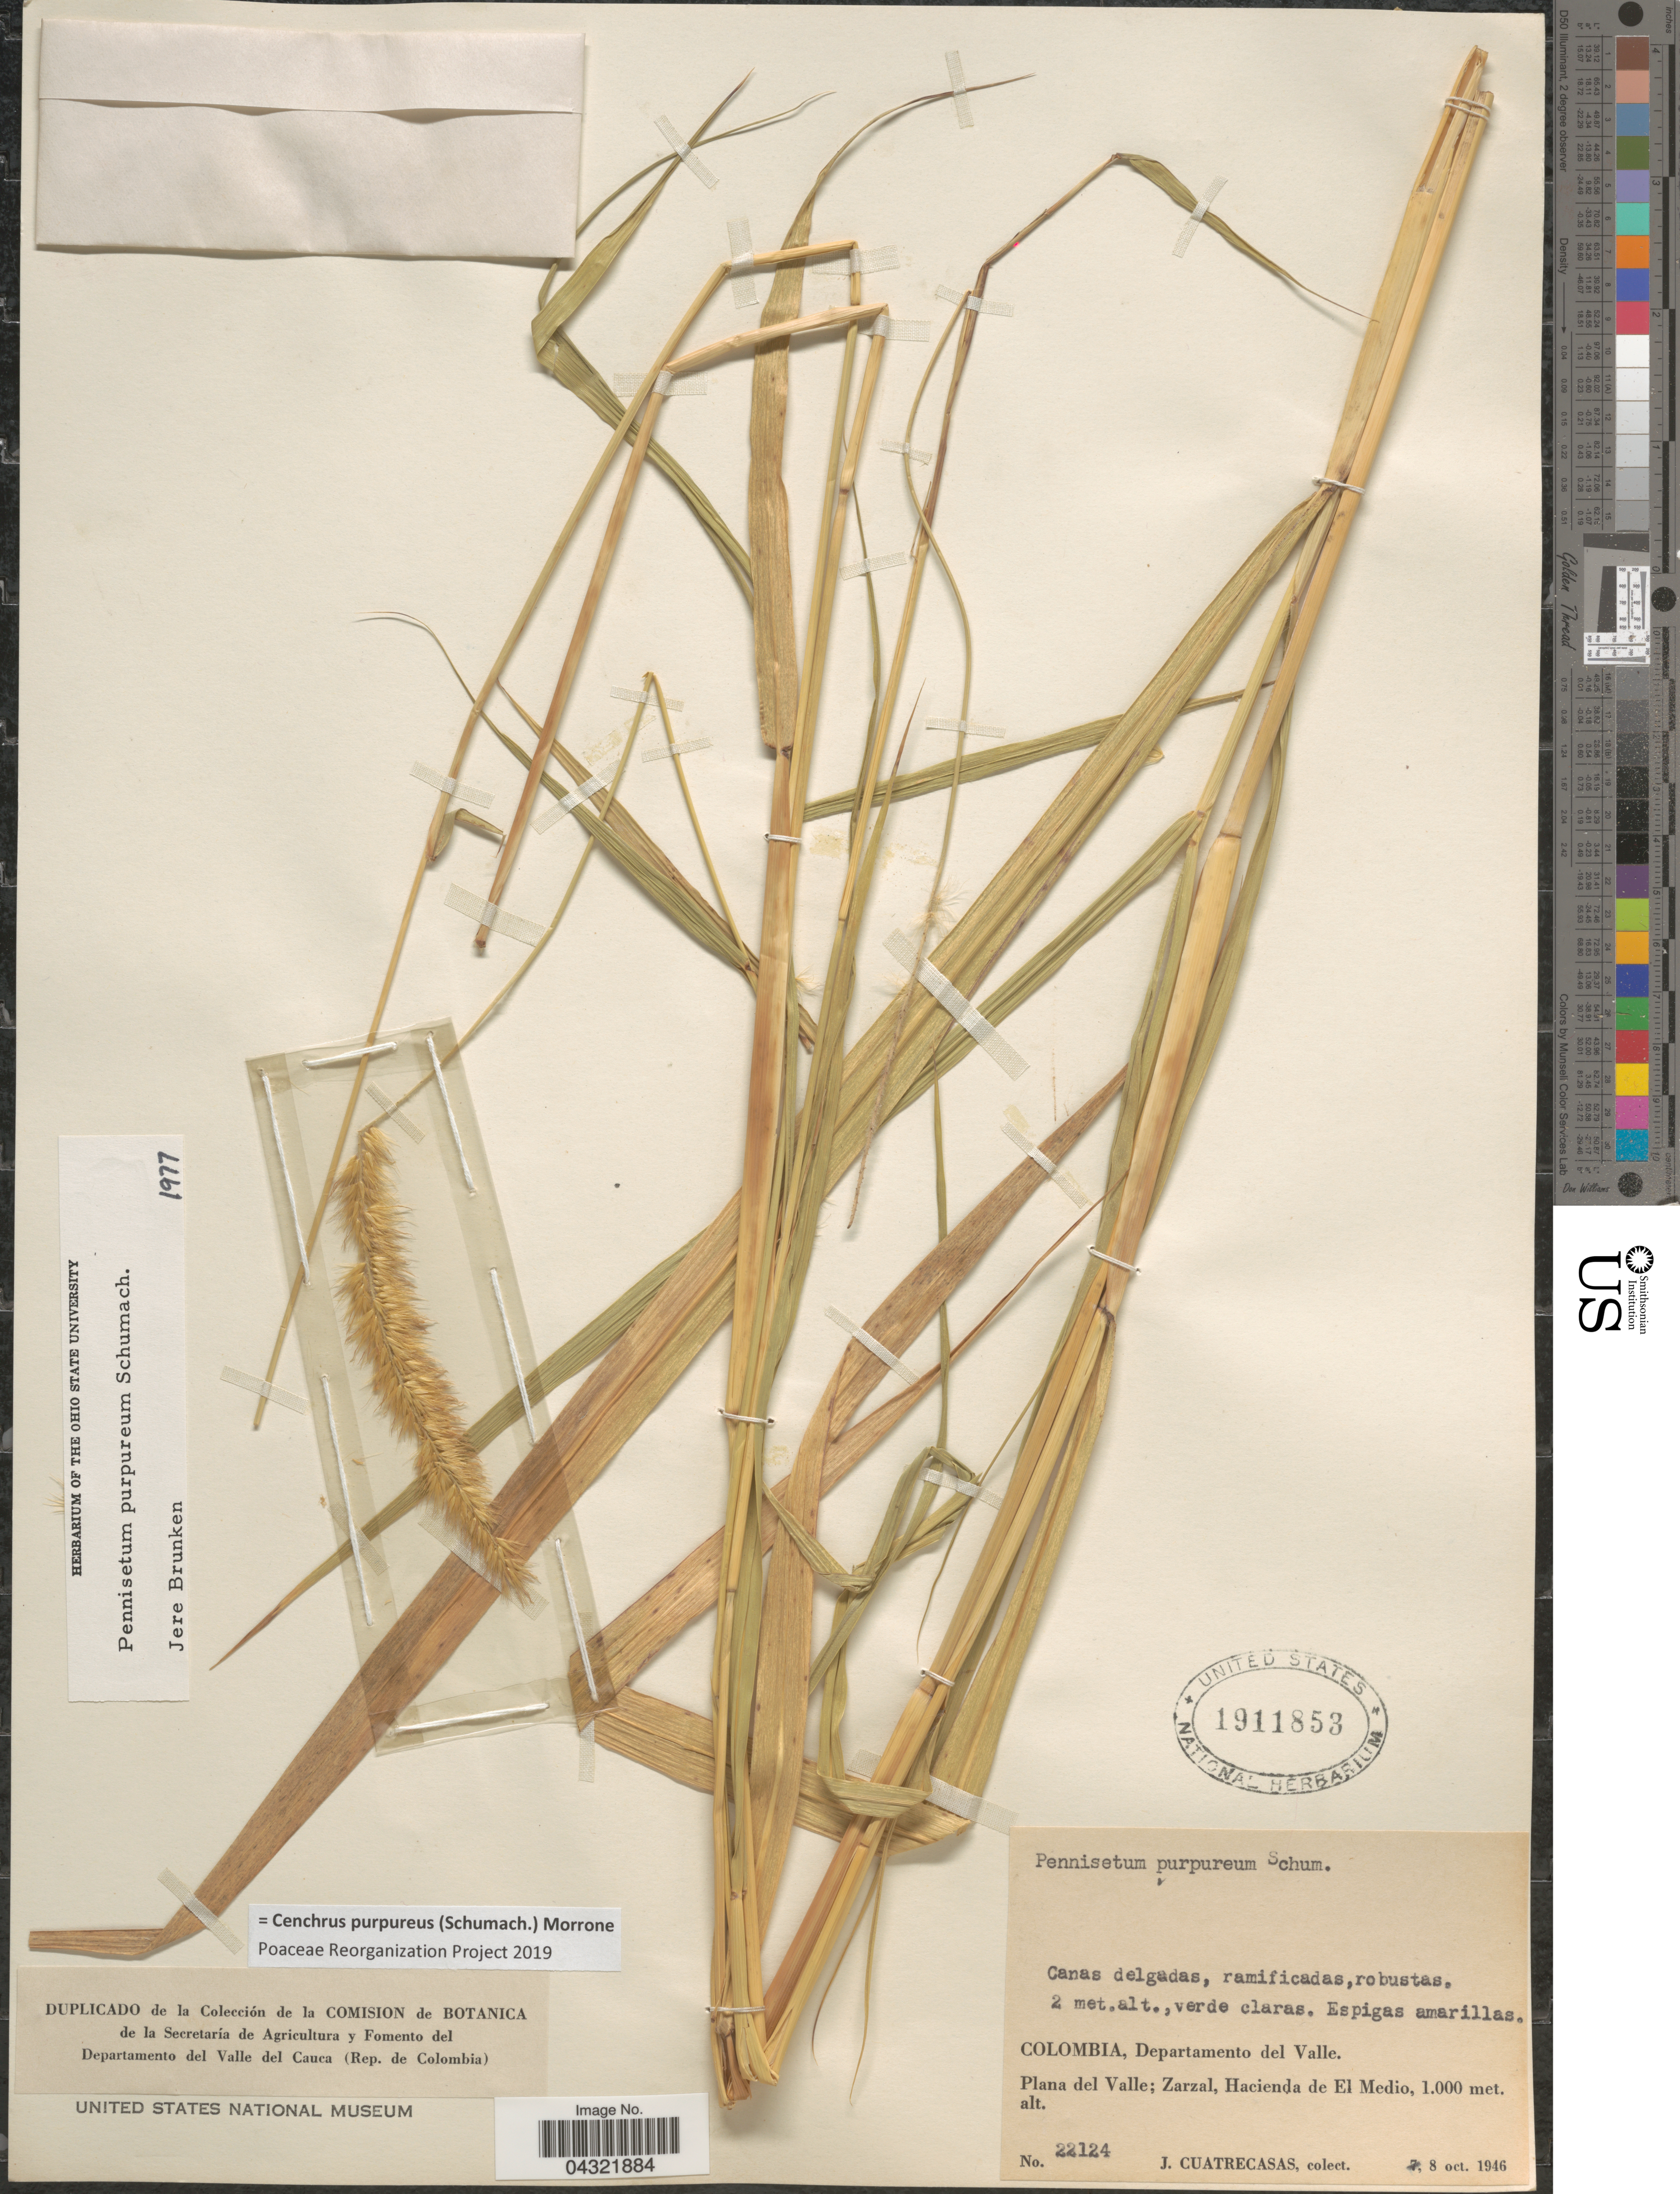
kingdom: Plantae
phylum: Tracheophyta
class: Liliopsida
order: Poales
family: Poaceae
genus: Cenchrus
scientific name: Cenchrus purpureus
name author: (Schumach.) Morrone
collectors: J. Cuatrecasas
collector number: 22124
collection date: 1946-10-08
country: Colombia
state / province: Valle del Cauca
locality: Departamento del Valle. Plana del Valle; Zarzal, Hacienda de El Medio.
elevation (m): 1000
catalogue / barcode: US 1911853